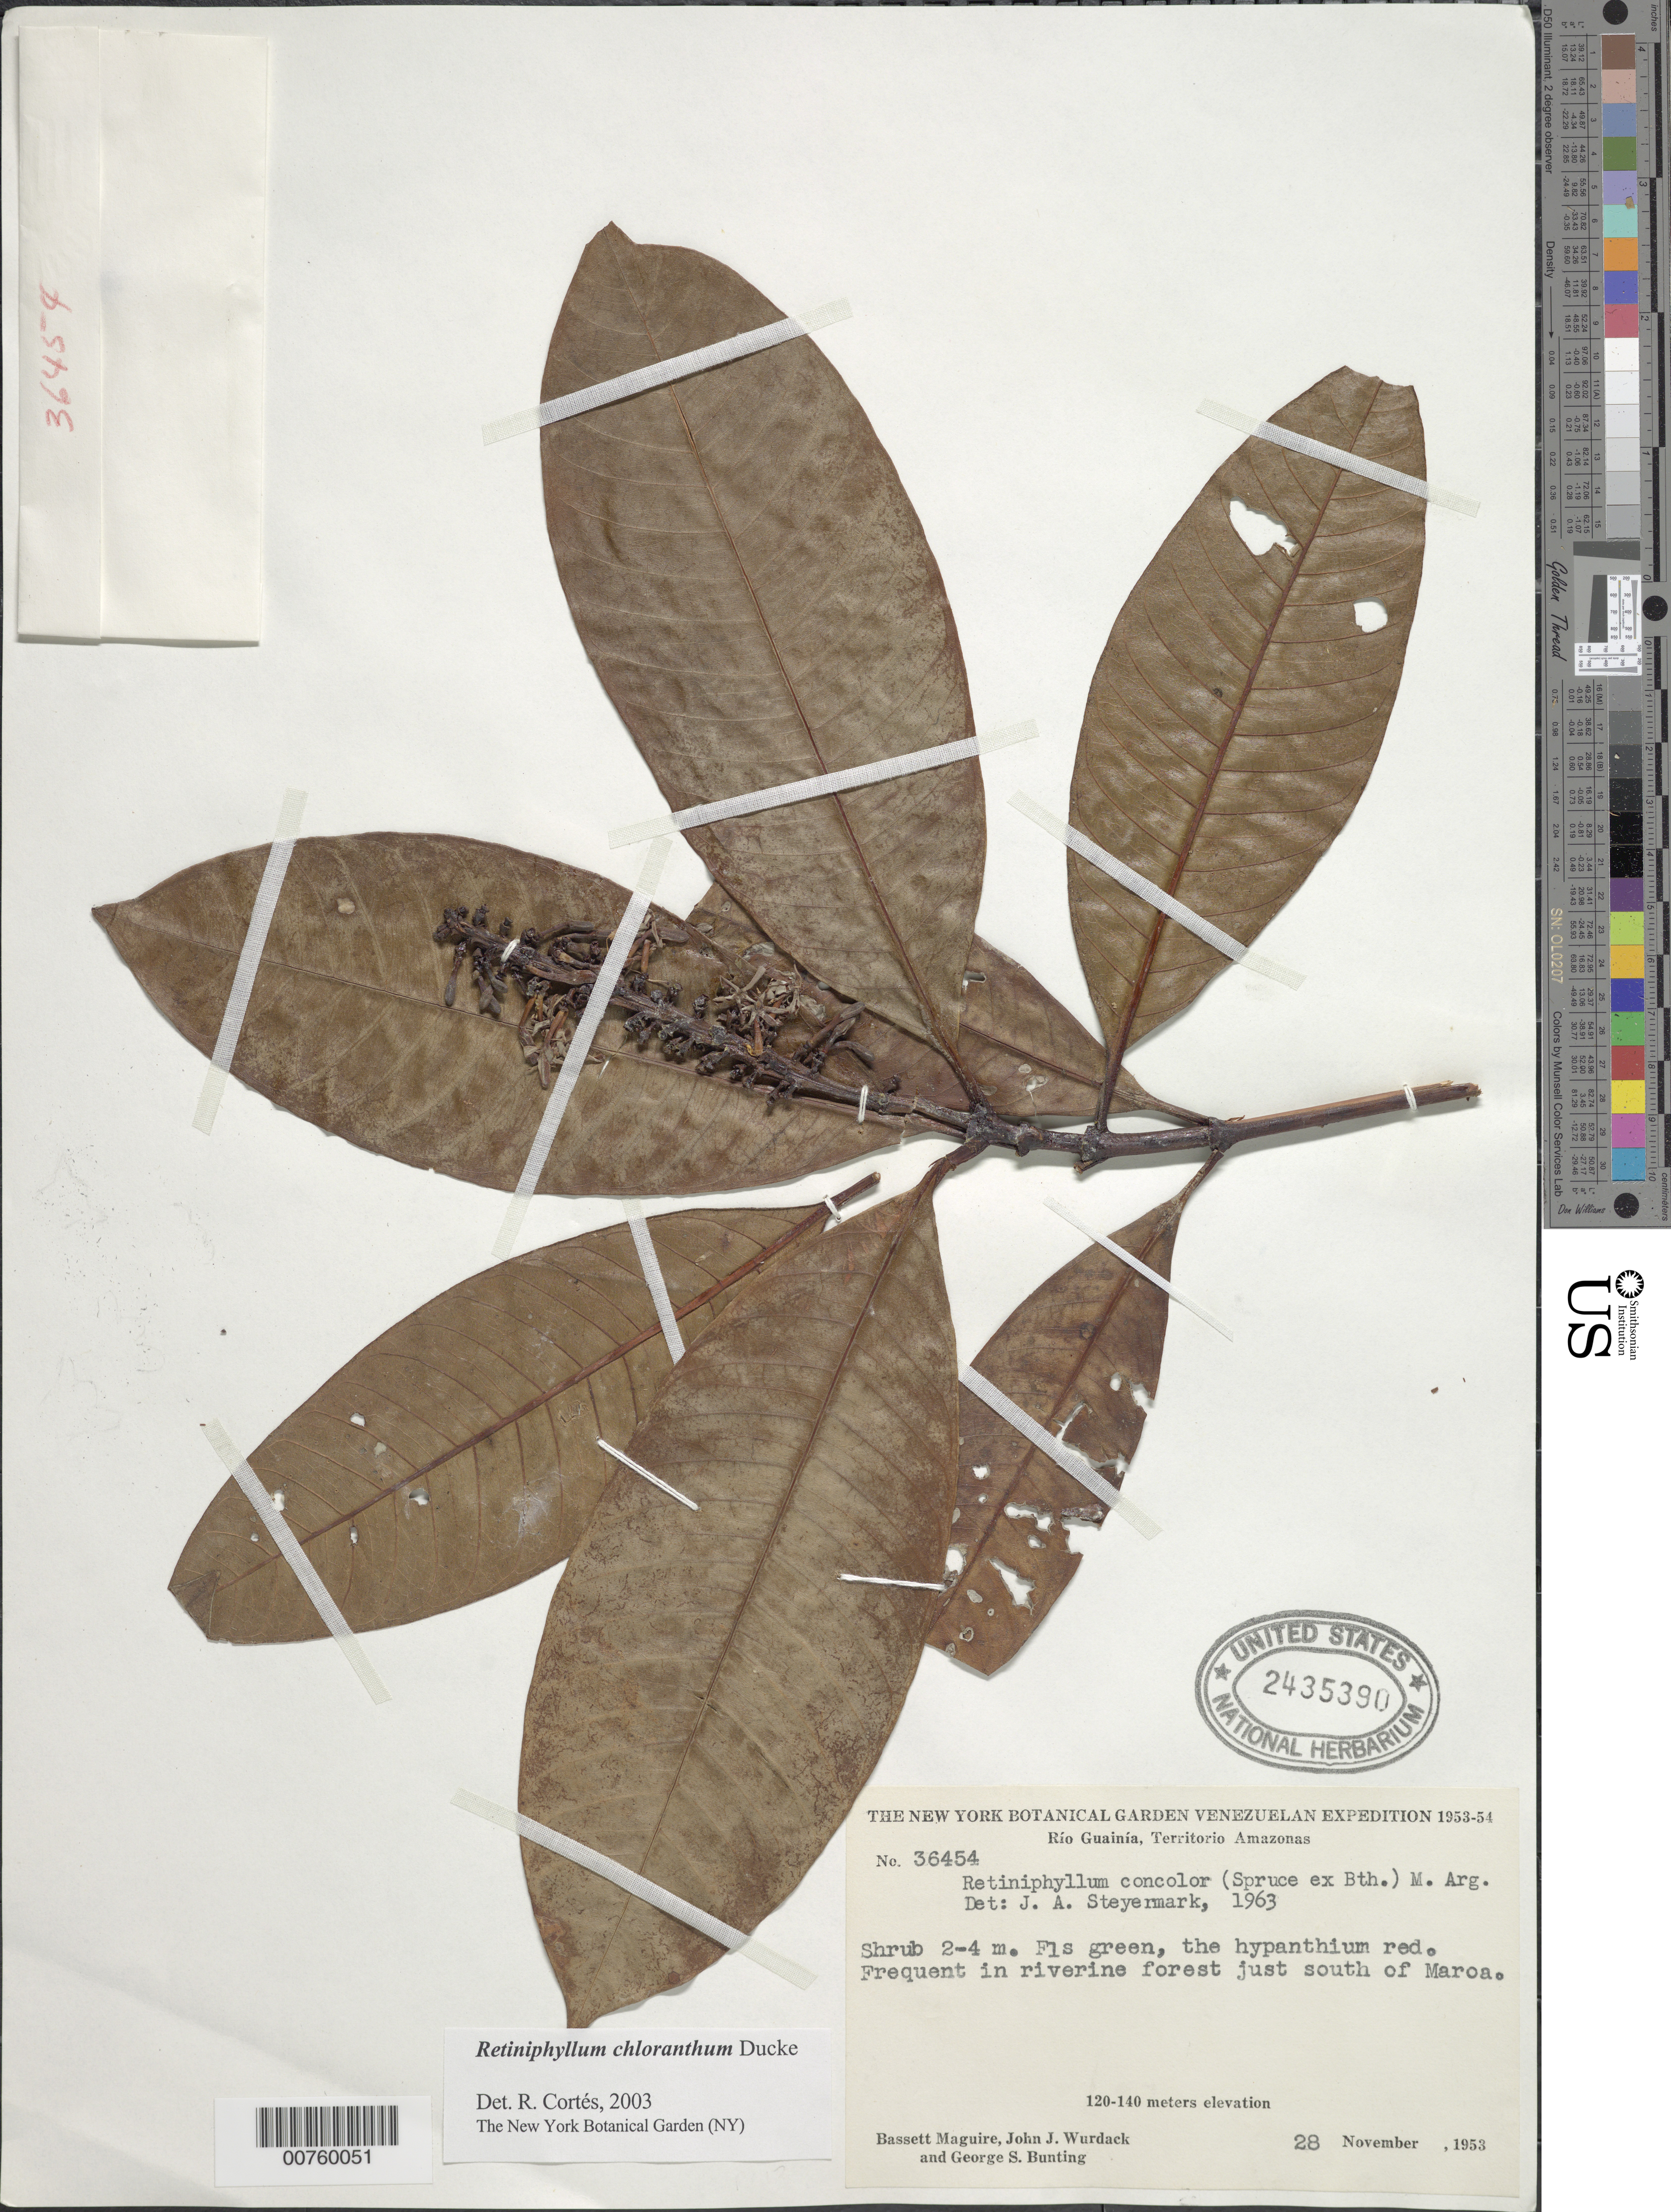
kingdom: Plantae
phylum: Tracheophyta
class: Magnoliopsida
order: Gentianales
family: Rubiaceae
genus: Retiniphyllum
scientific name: Retiniphyllum chloranthum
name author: Ducke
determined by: Cortes R., G.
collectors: B. Maguire, J. J. Wurdack & G. S. Bunting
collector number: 36454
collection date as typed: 28-Nov-53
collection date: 1953-11-28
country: Venezuela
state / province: Amazonas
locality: Río Guainía, just south of Maroa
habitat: Riverine forest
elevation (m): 120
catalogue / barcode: US 2435390